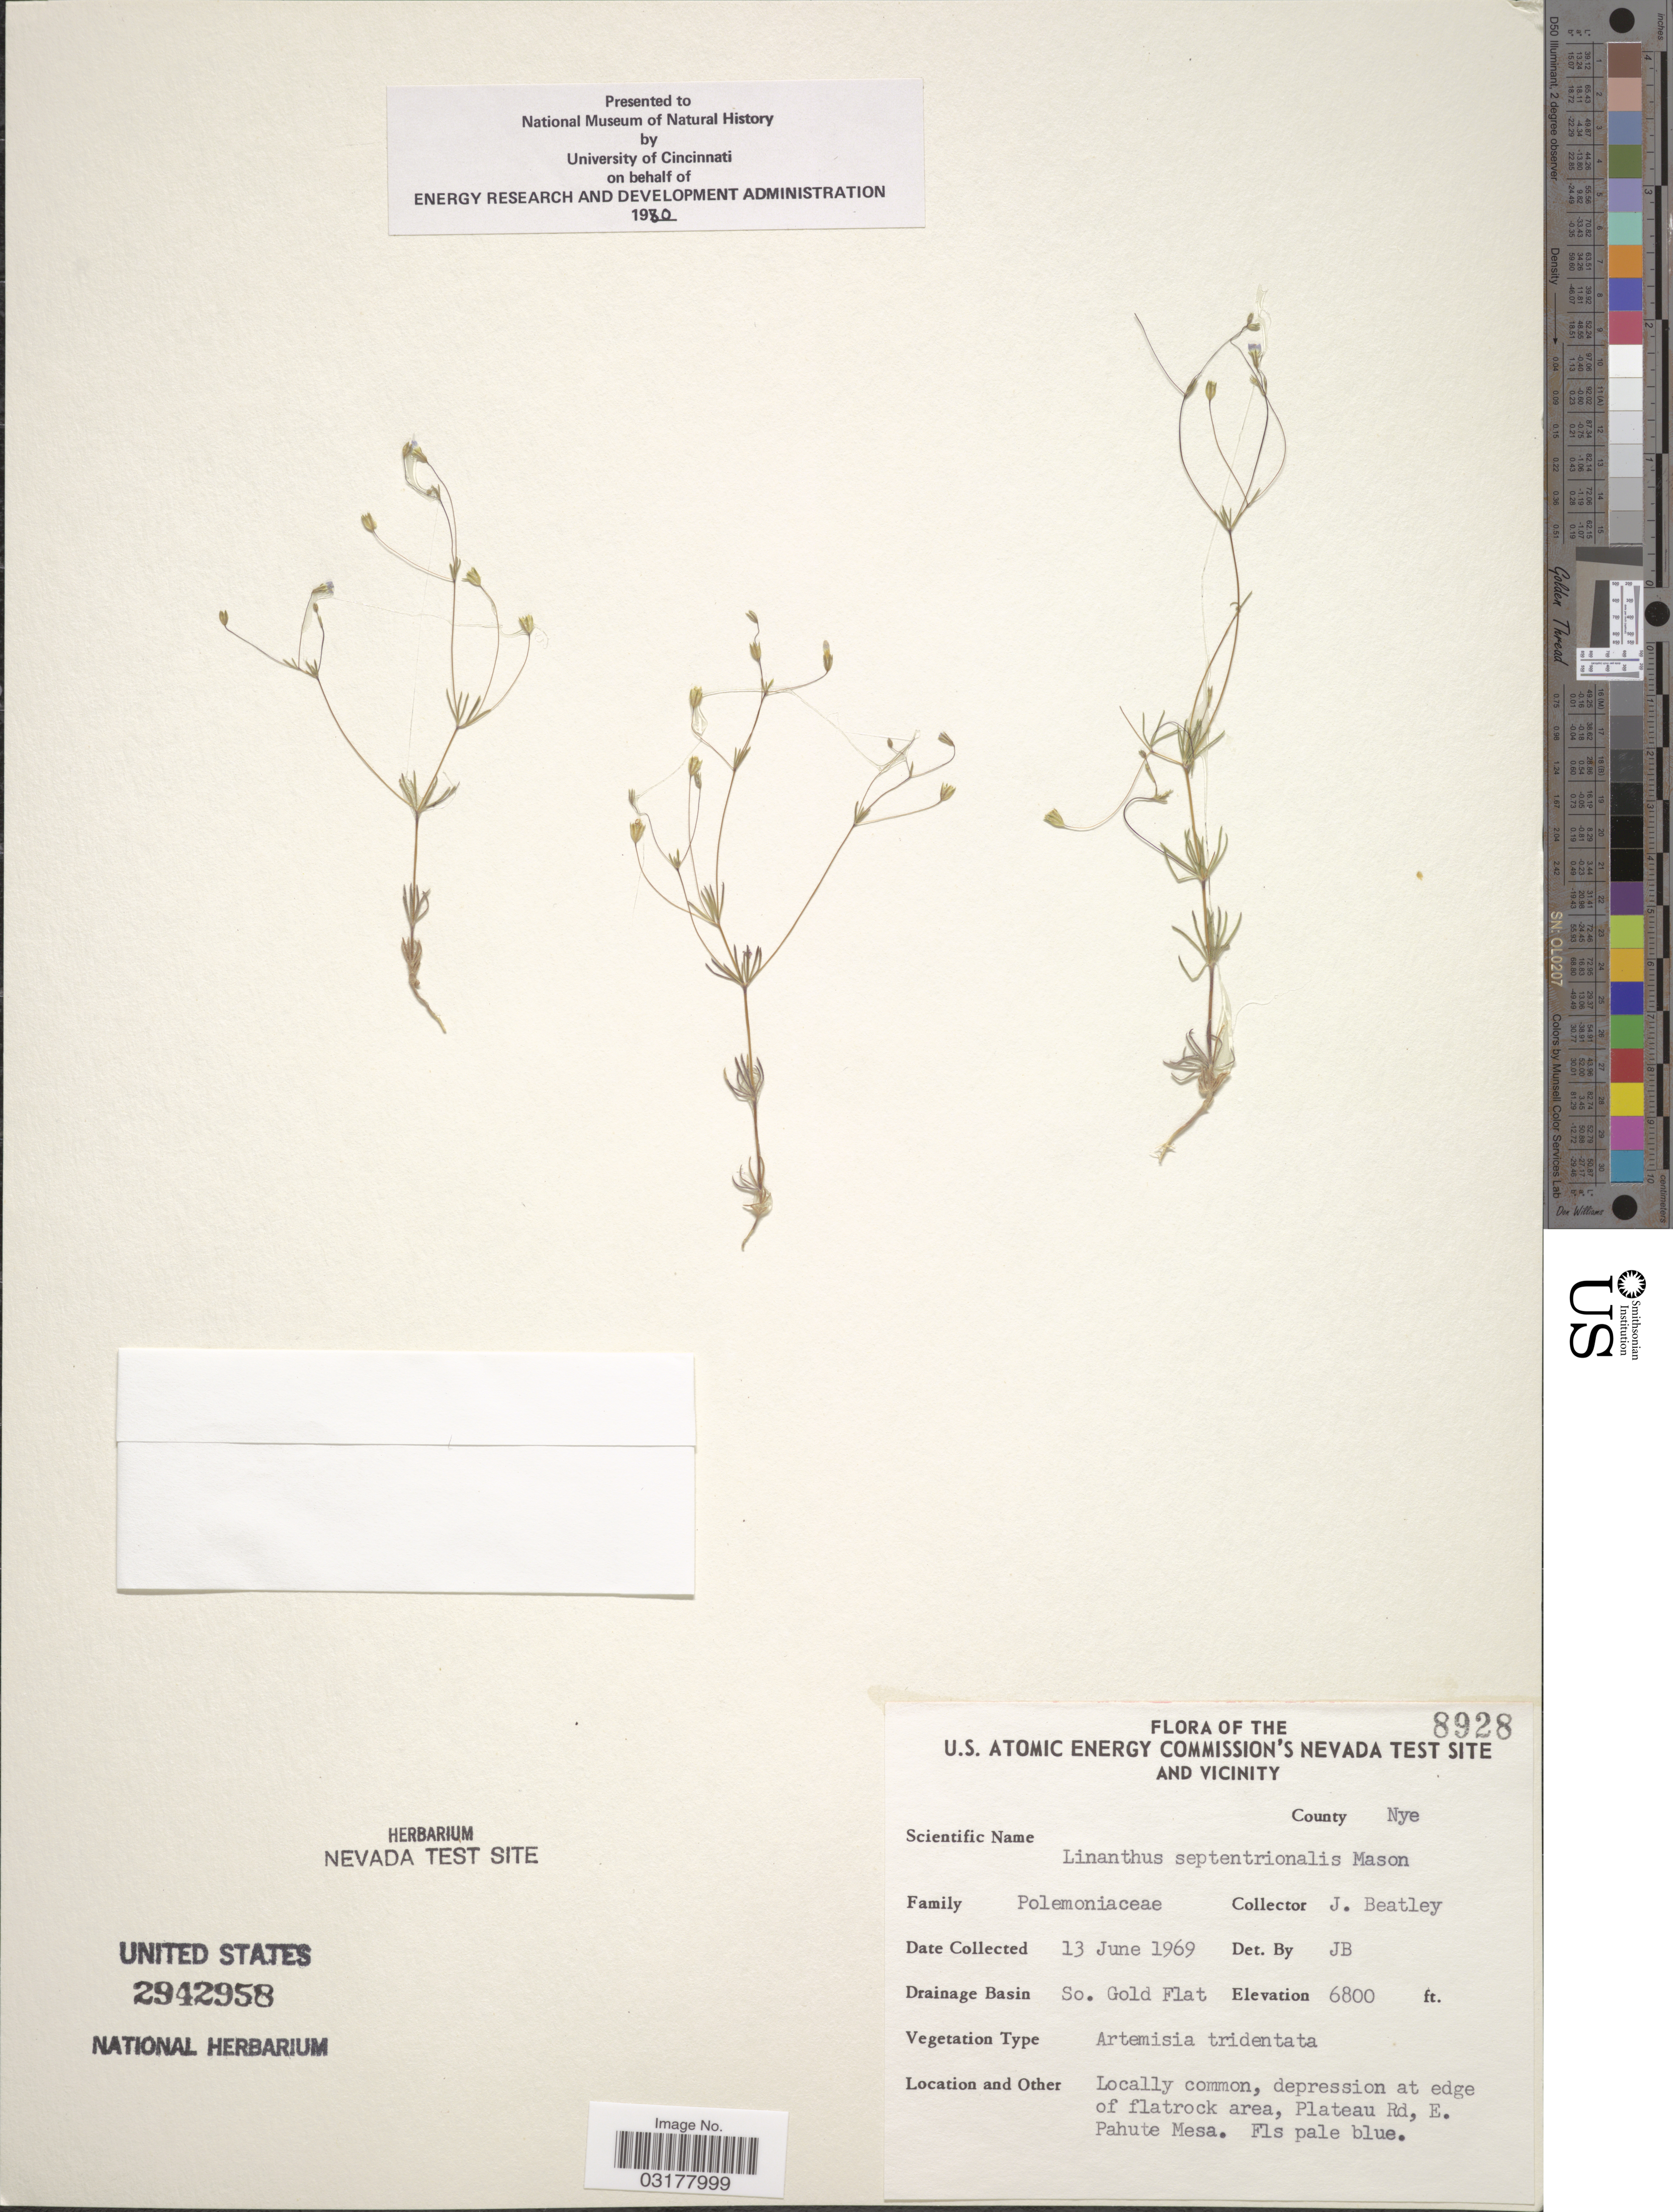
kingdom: Plantae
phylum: Tracheophyta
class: Magnoliopsida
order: Ericales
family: Polemoniaceae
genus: Leptosiphon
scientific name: Leptosiphon septentrionalis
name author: (H. Mason) J.M. Porter & L.A. Johnson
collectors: J. C. Beatley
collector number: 8928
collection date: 1969-06-13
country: United States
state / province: Nevada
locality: U.S. Atomic Energy Commission's Nevada Test Site and Vicinity, County Nye, Drainage Basin So. Gold Flat, depression at edge of flatrock area, Plateau Rd, E. Pahute Mesa.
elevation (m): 2073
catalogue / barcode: US 2942958